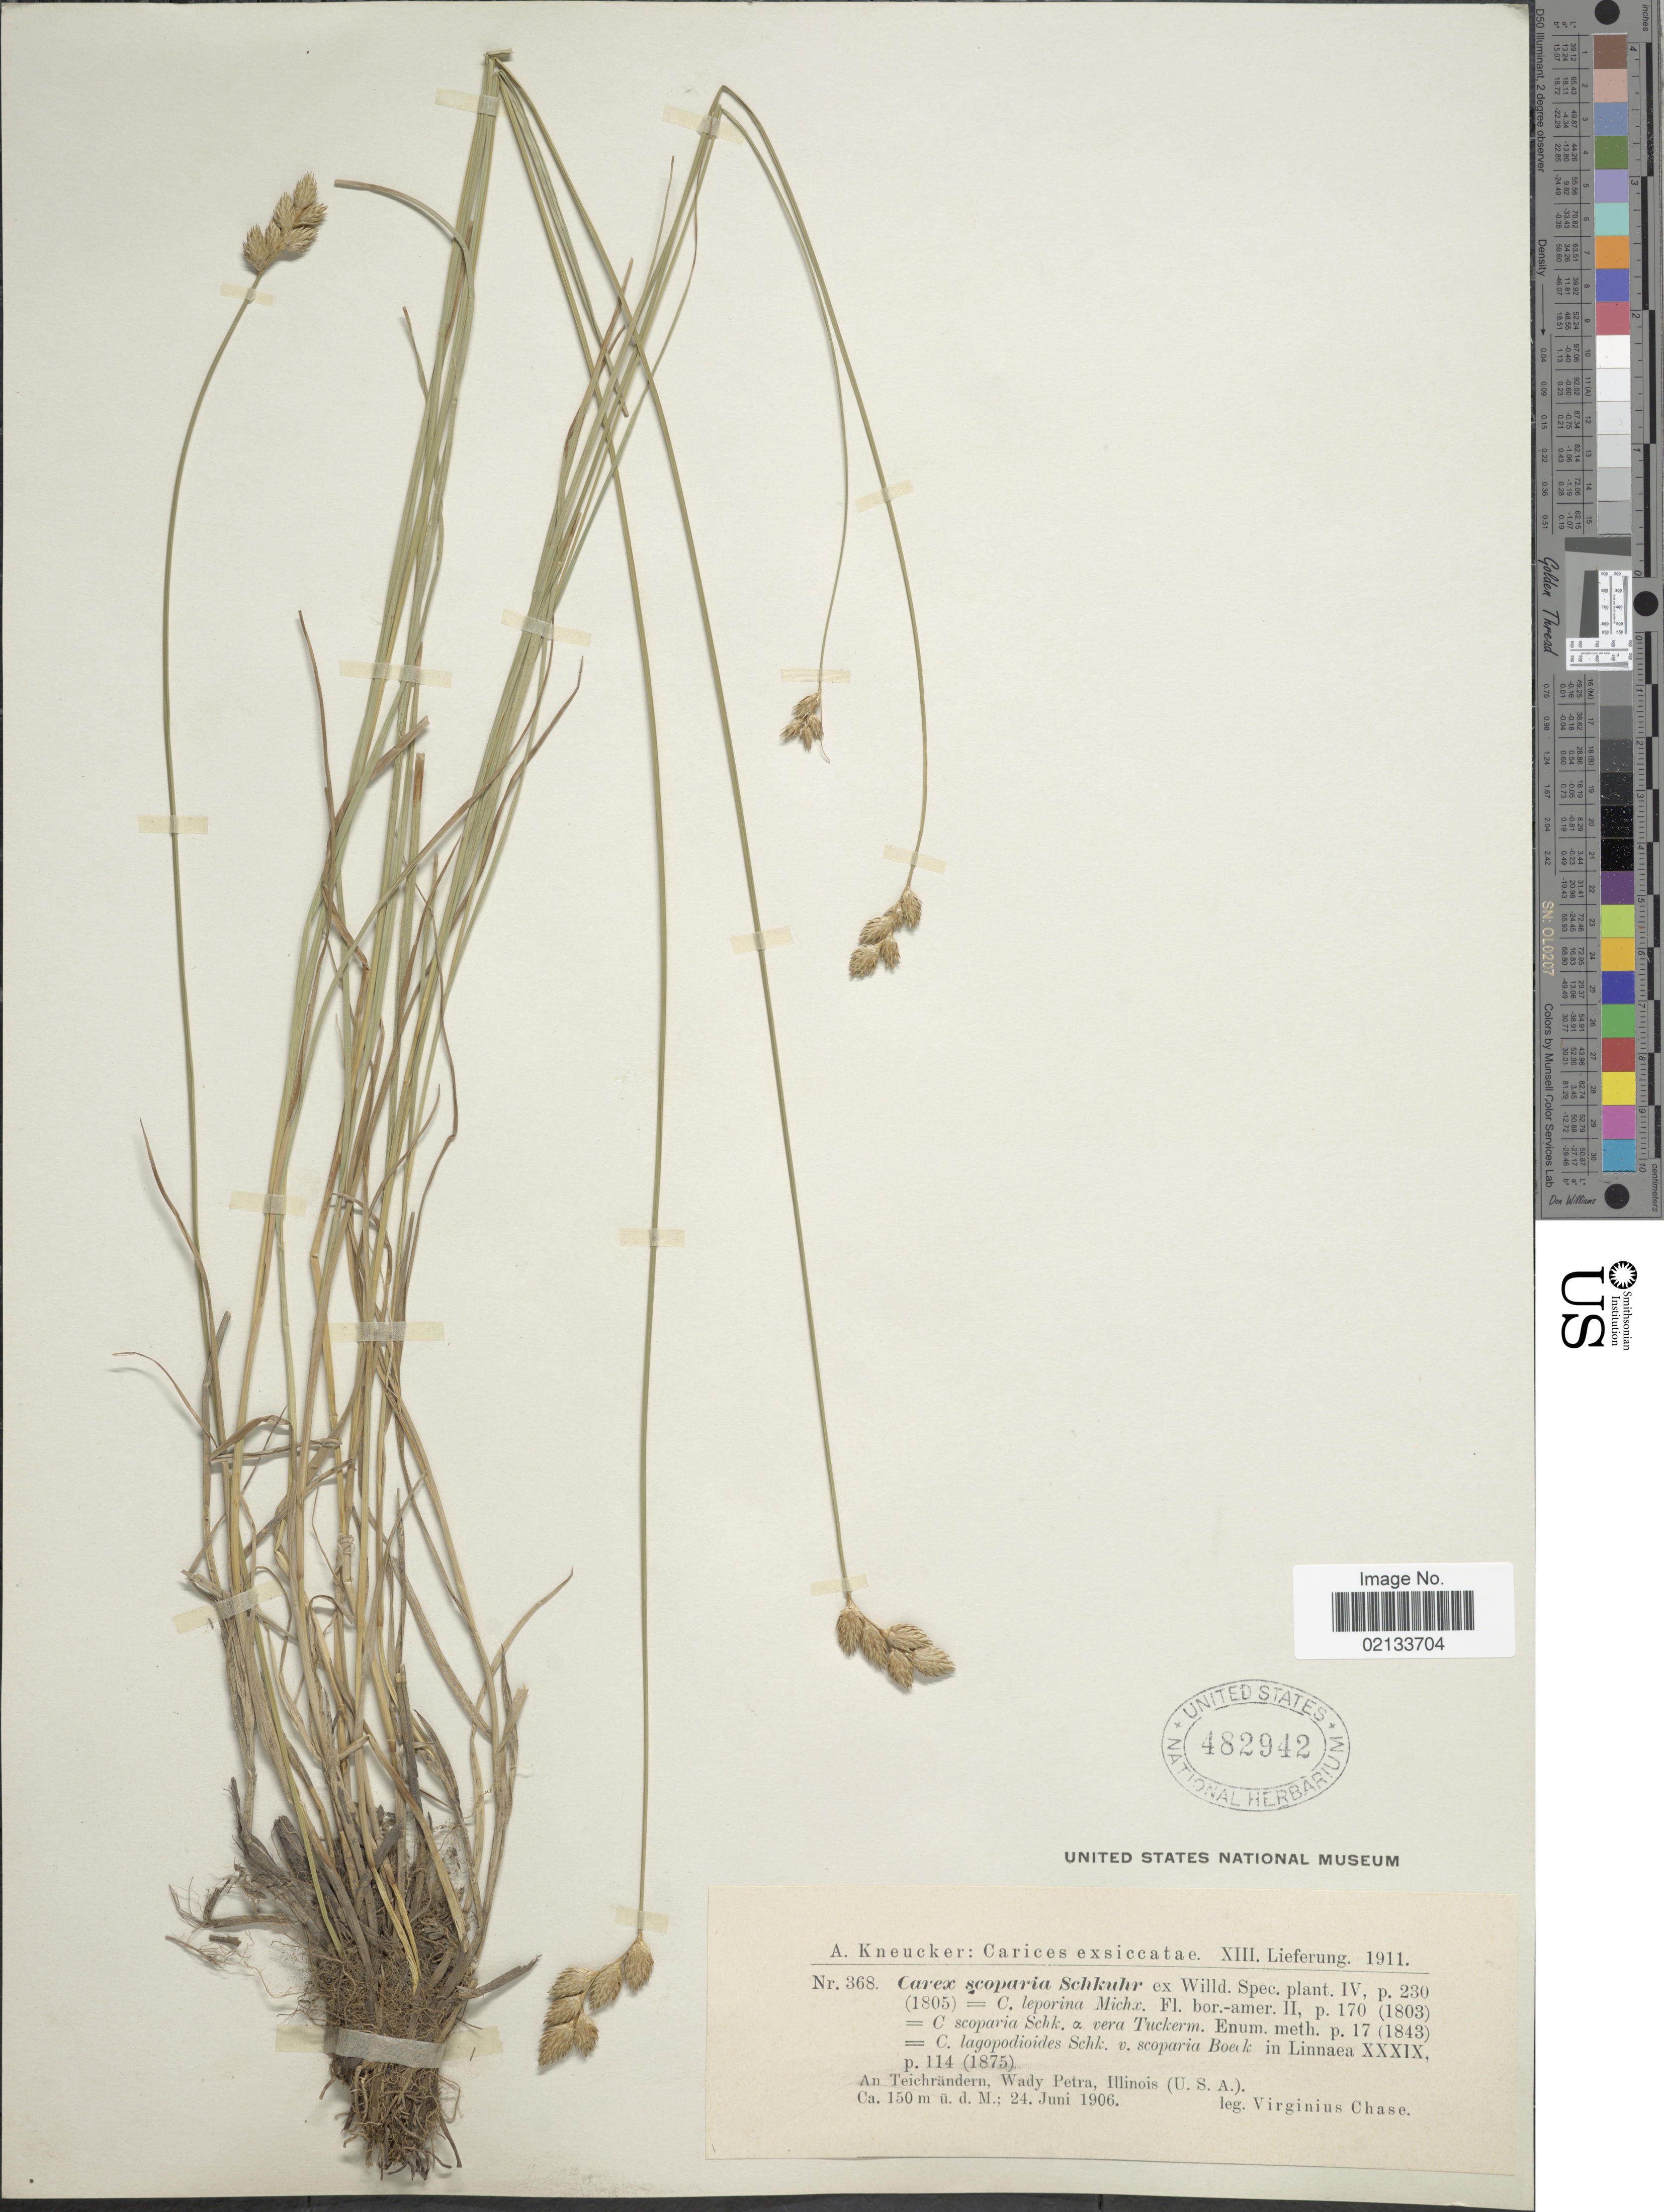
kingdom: Plantae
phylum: Tracheophyta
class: Liliopsida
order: Poales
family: Cyperaceae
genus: Carex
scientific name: Carex scoparia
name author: Schkuhr ex Willd.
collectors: V. H. Chase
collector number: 368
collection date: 1906-06-24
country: United States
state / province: Illinois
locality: An Teichrändern, Wady Petra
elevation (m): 150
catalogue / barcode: US 482942